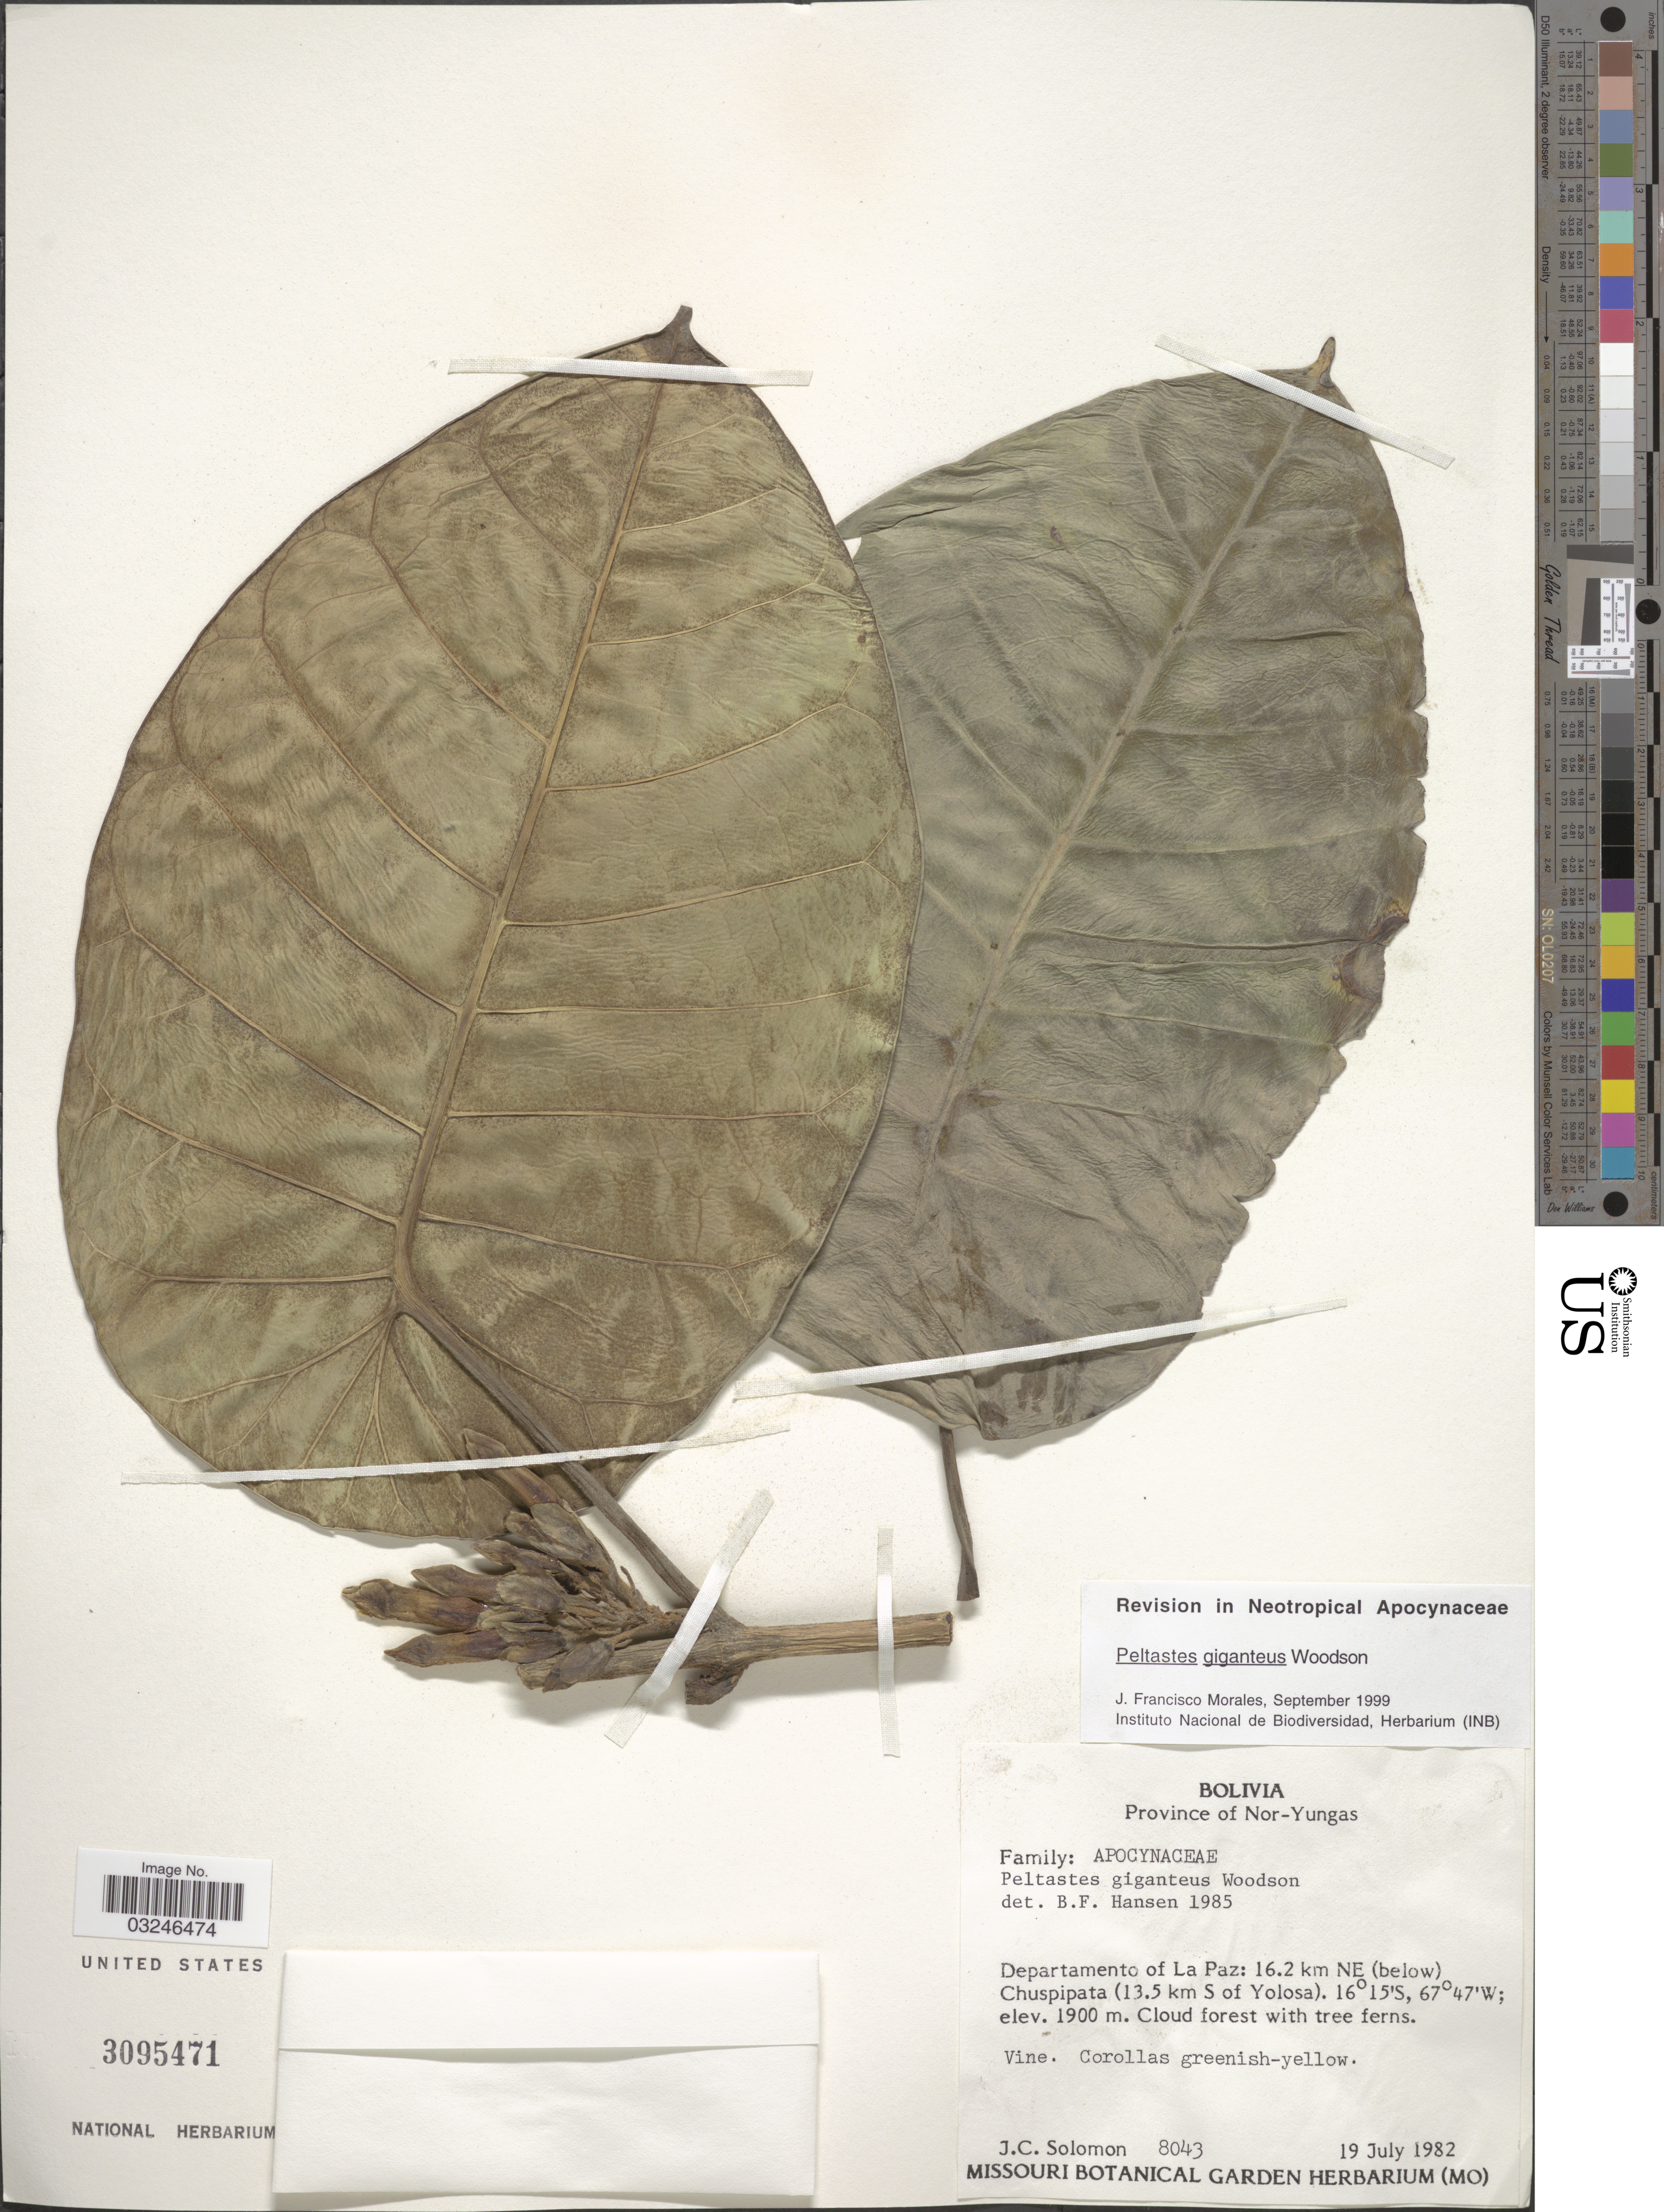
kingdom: Plantae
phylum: Tracheophyta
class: Magnoliopsida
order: Gentianales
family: Apocynaceae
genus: Peltastes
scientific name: Peltastes giganteus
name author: Woodson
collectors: J. C. Solomon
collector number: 8043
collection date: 1982-07-19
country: Bolivia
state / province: La Paz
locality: Province of Nor-Yungas. Departamento of La Paz: 16.2 km NE (below) Chuspipata (13.5 km S of Yolosa).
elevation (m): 1900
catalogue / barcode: US 3095471